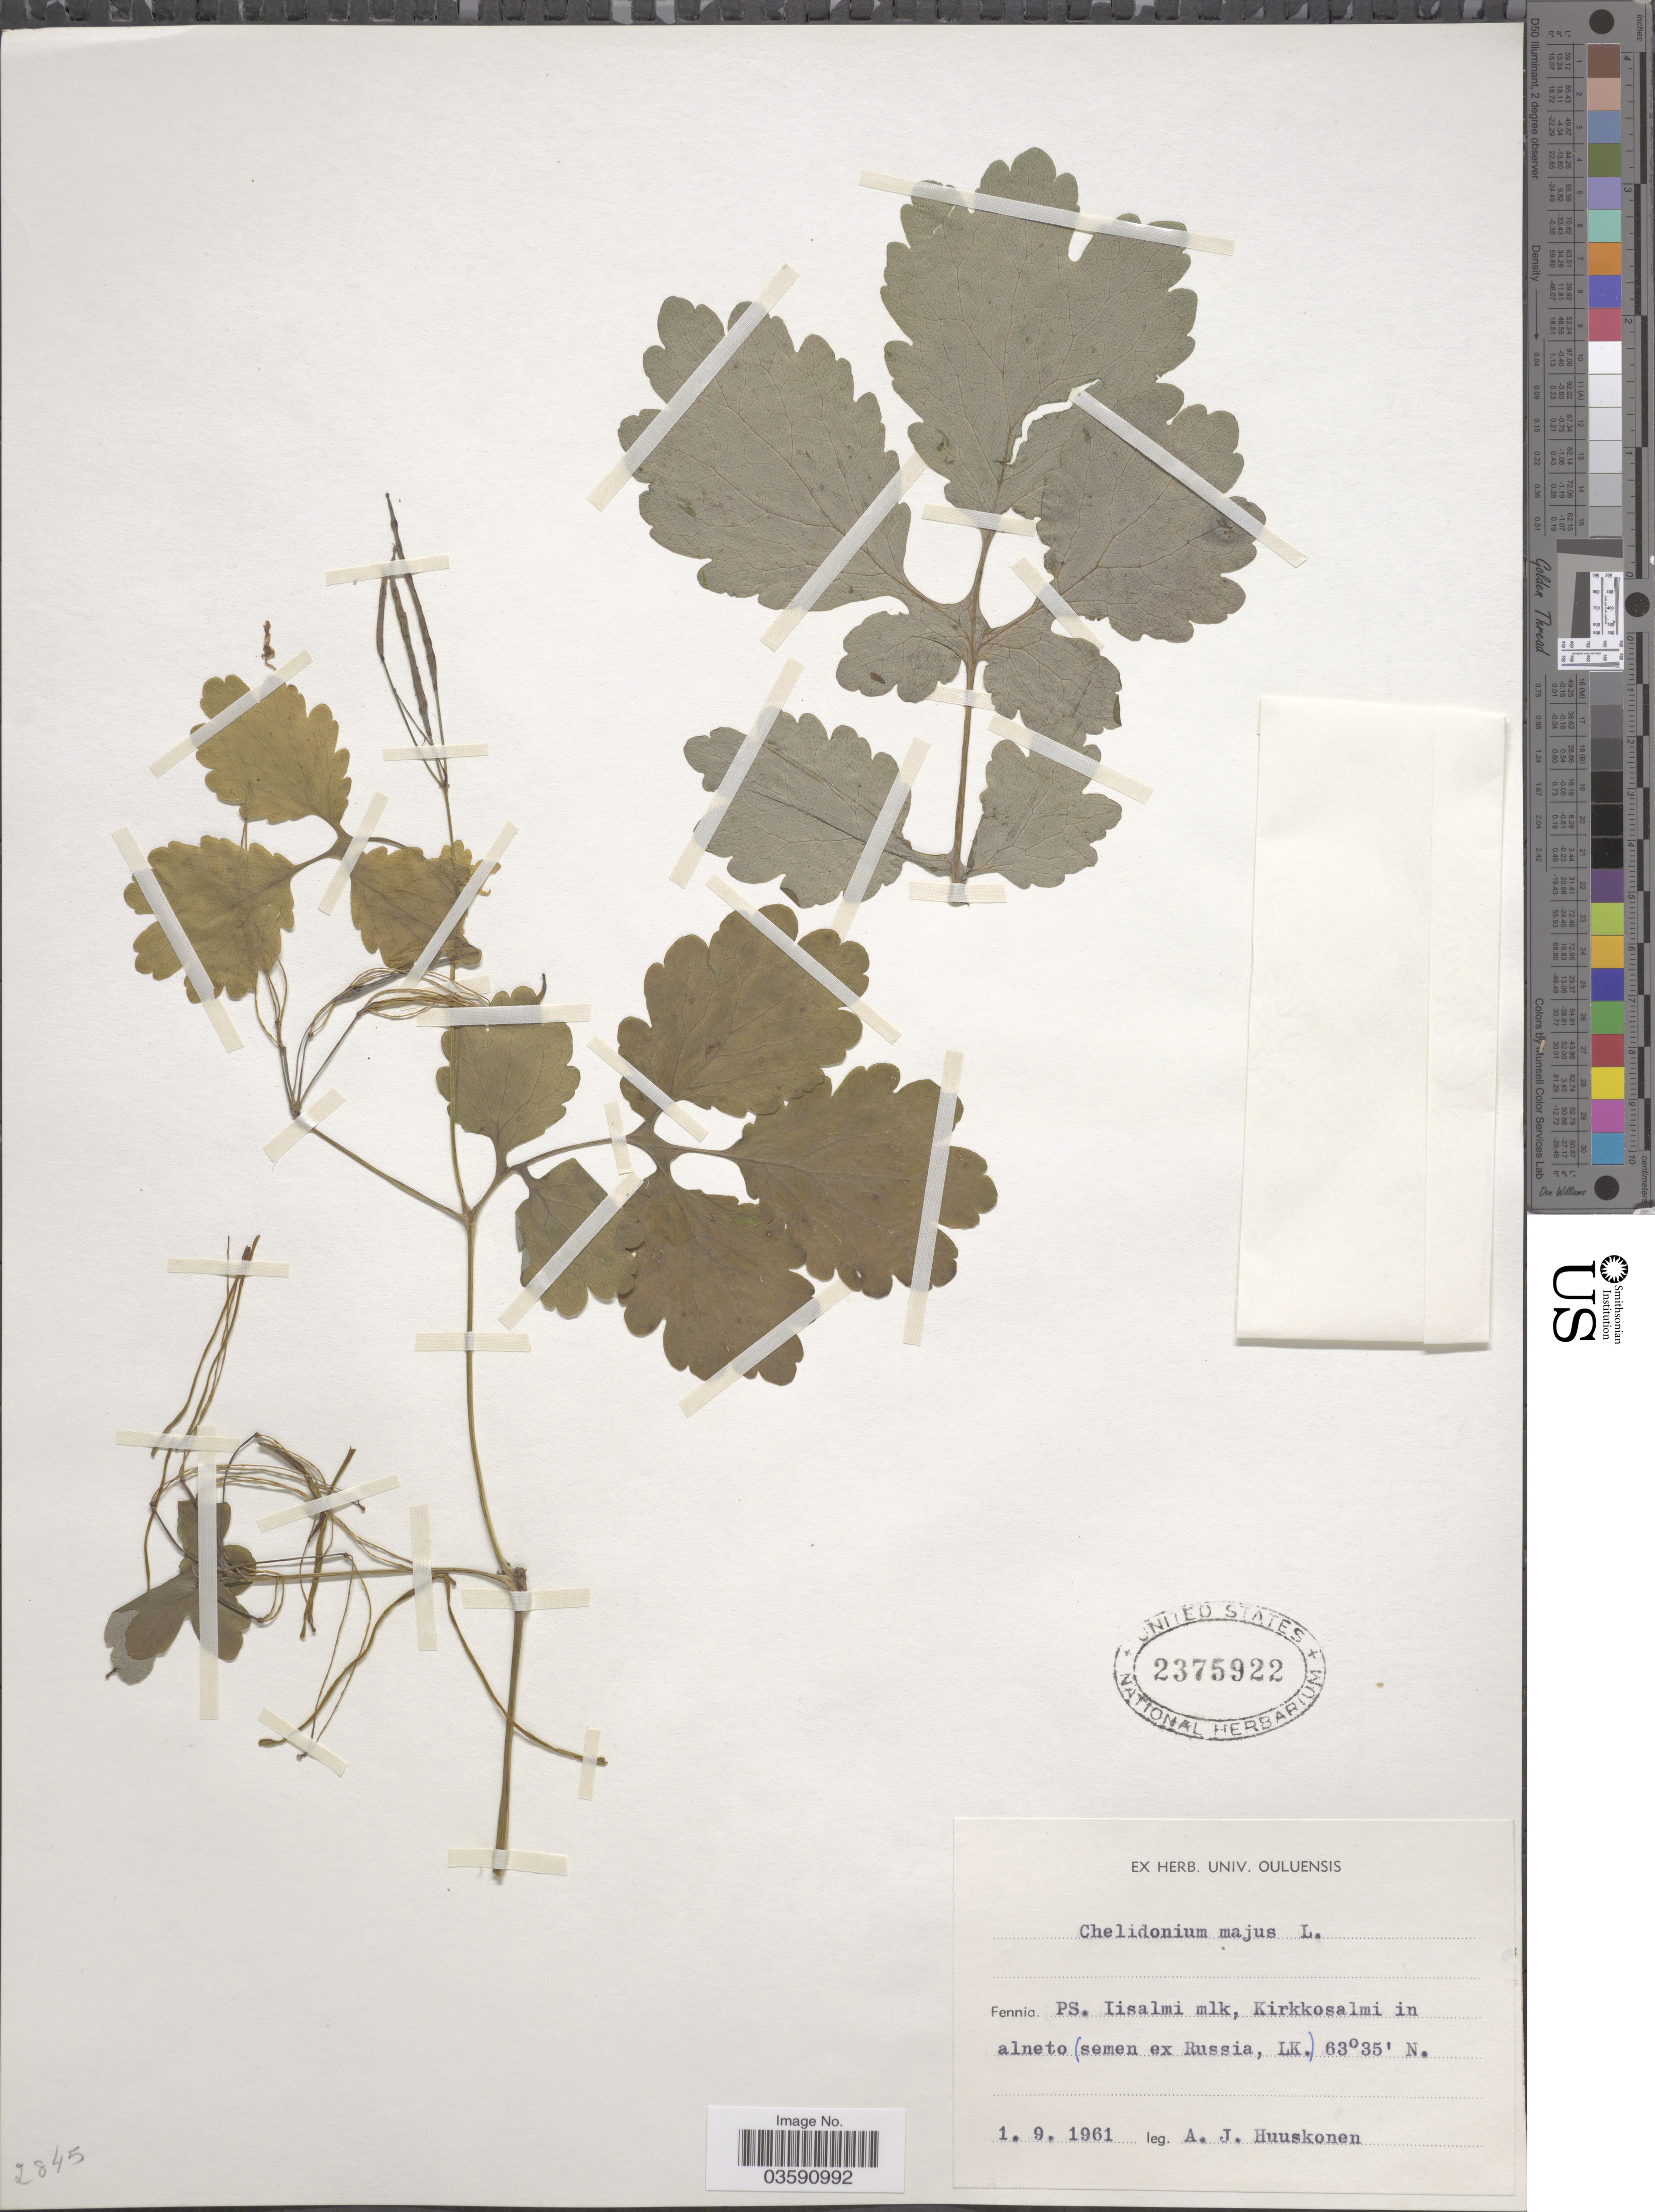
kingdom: Plantae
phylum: Tracheophyta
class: Magnoliopsida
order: Ranunculales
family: Papaveraceae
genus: Chelidonium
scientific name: Chelidonium majus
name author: L.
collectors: A. Huuskonen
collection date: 1961-09-01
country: Finland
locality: Fennia. PS. Lisalmi mlk, Kirkkosalmi in alneto (semen ex Russia, LK).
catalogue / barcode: US 2375922